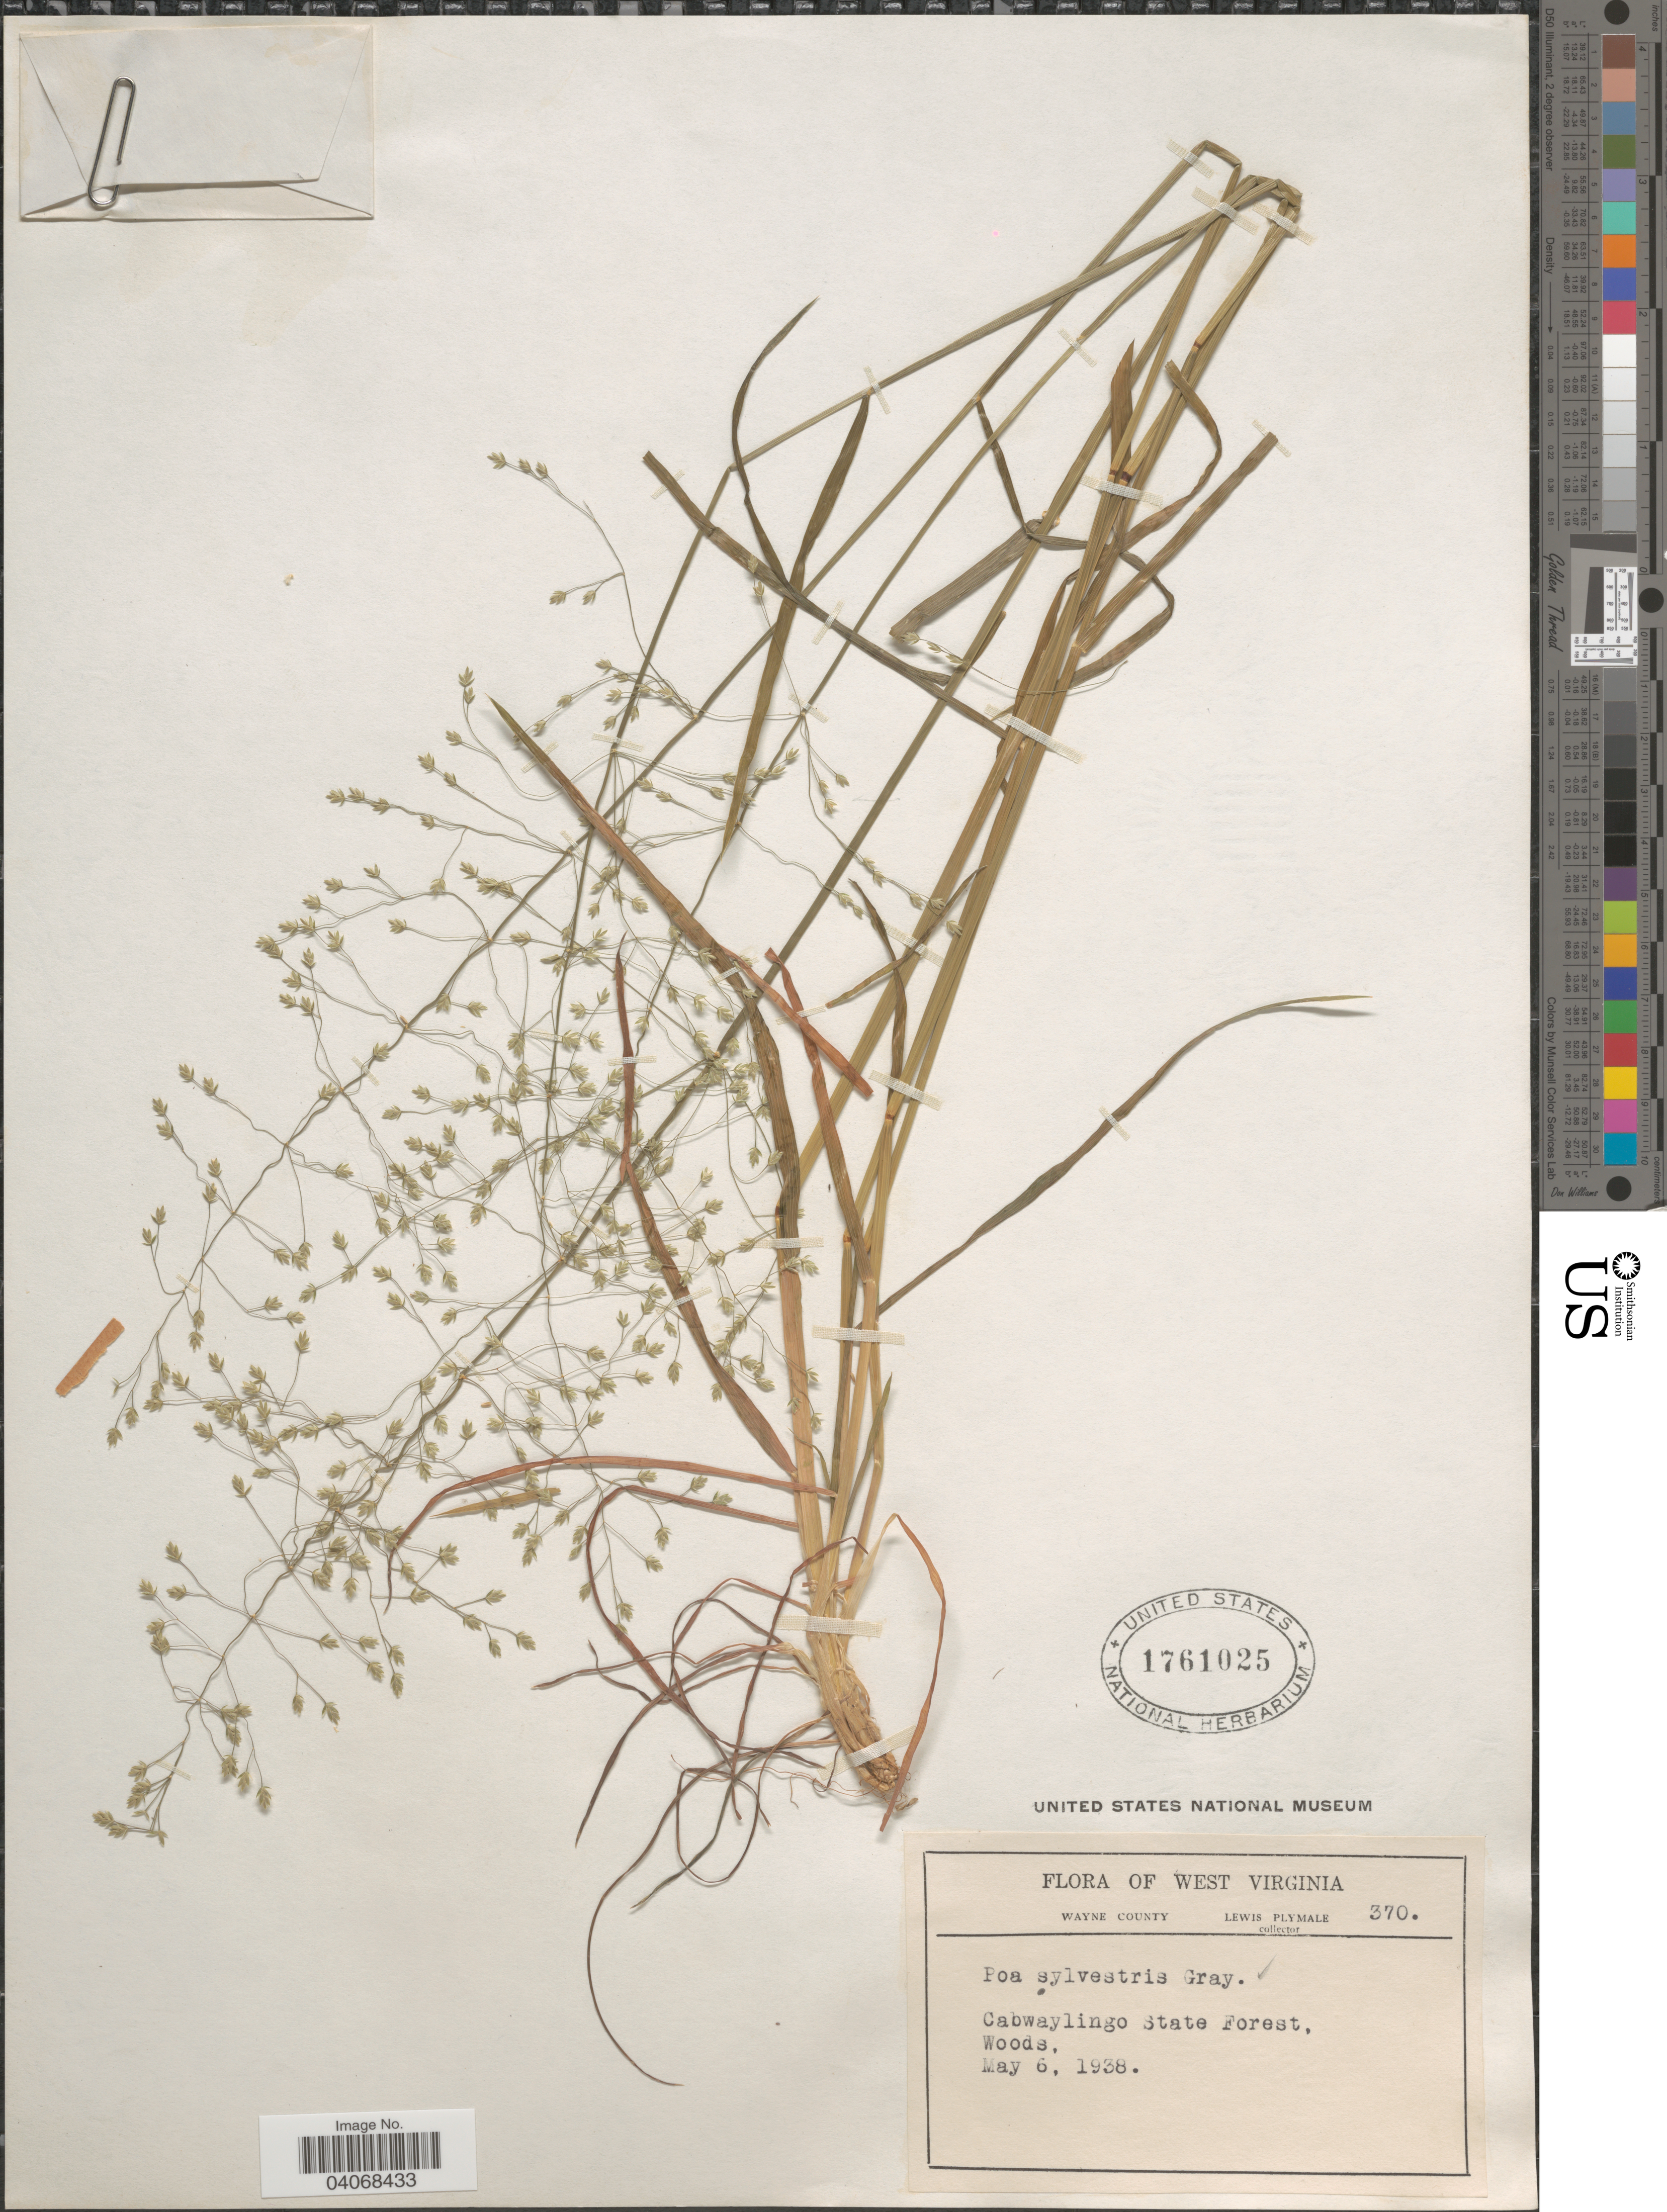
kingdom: Plantae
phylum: Tracheophyta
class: Liliopsida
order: Poales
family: Poaceae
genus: Poa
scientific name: Poa sylvestris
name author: A. Gray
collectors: L. Plymale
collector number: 370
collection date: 1938-05-06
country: United States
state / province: West Virginia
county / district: Wayne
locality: Cabwaylingo State Forest. Woods.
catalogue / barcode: US 1761025